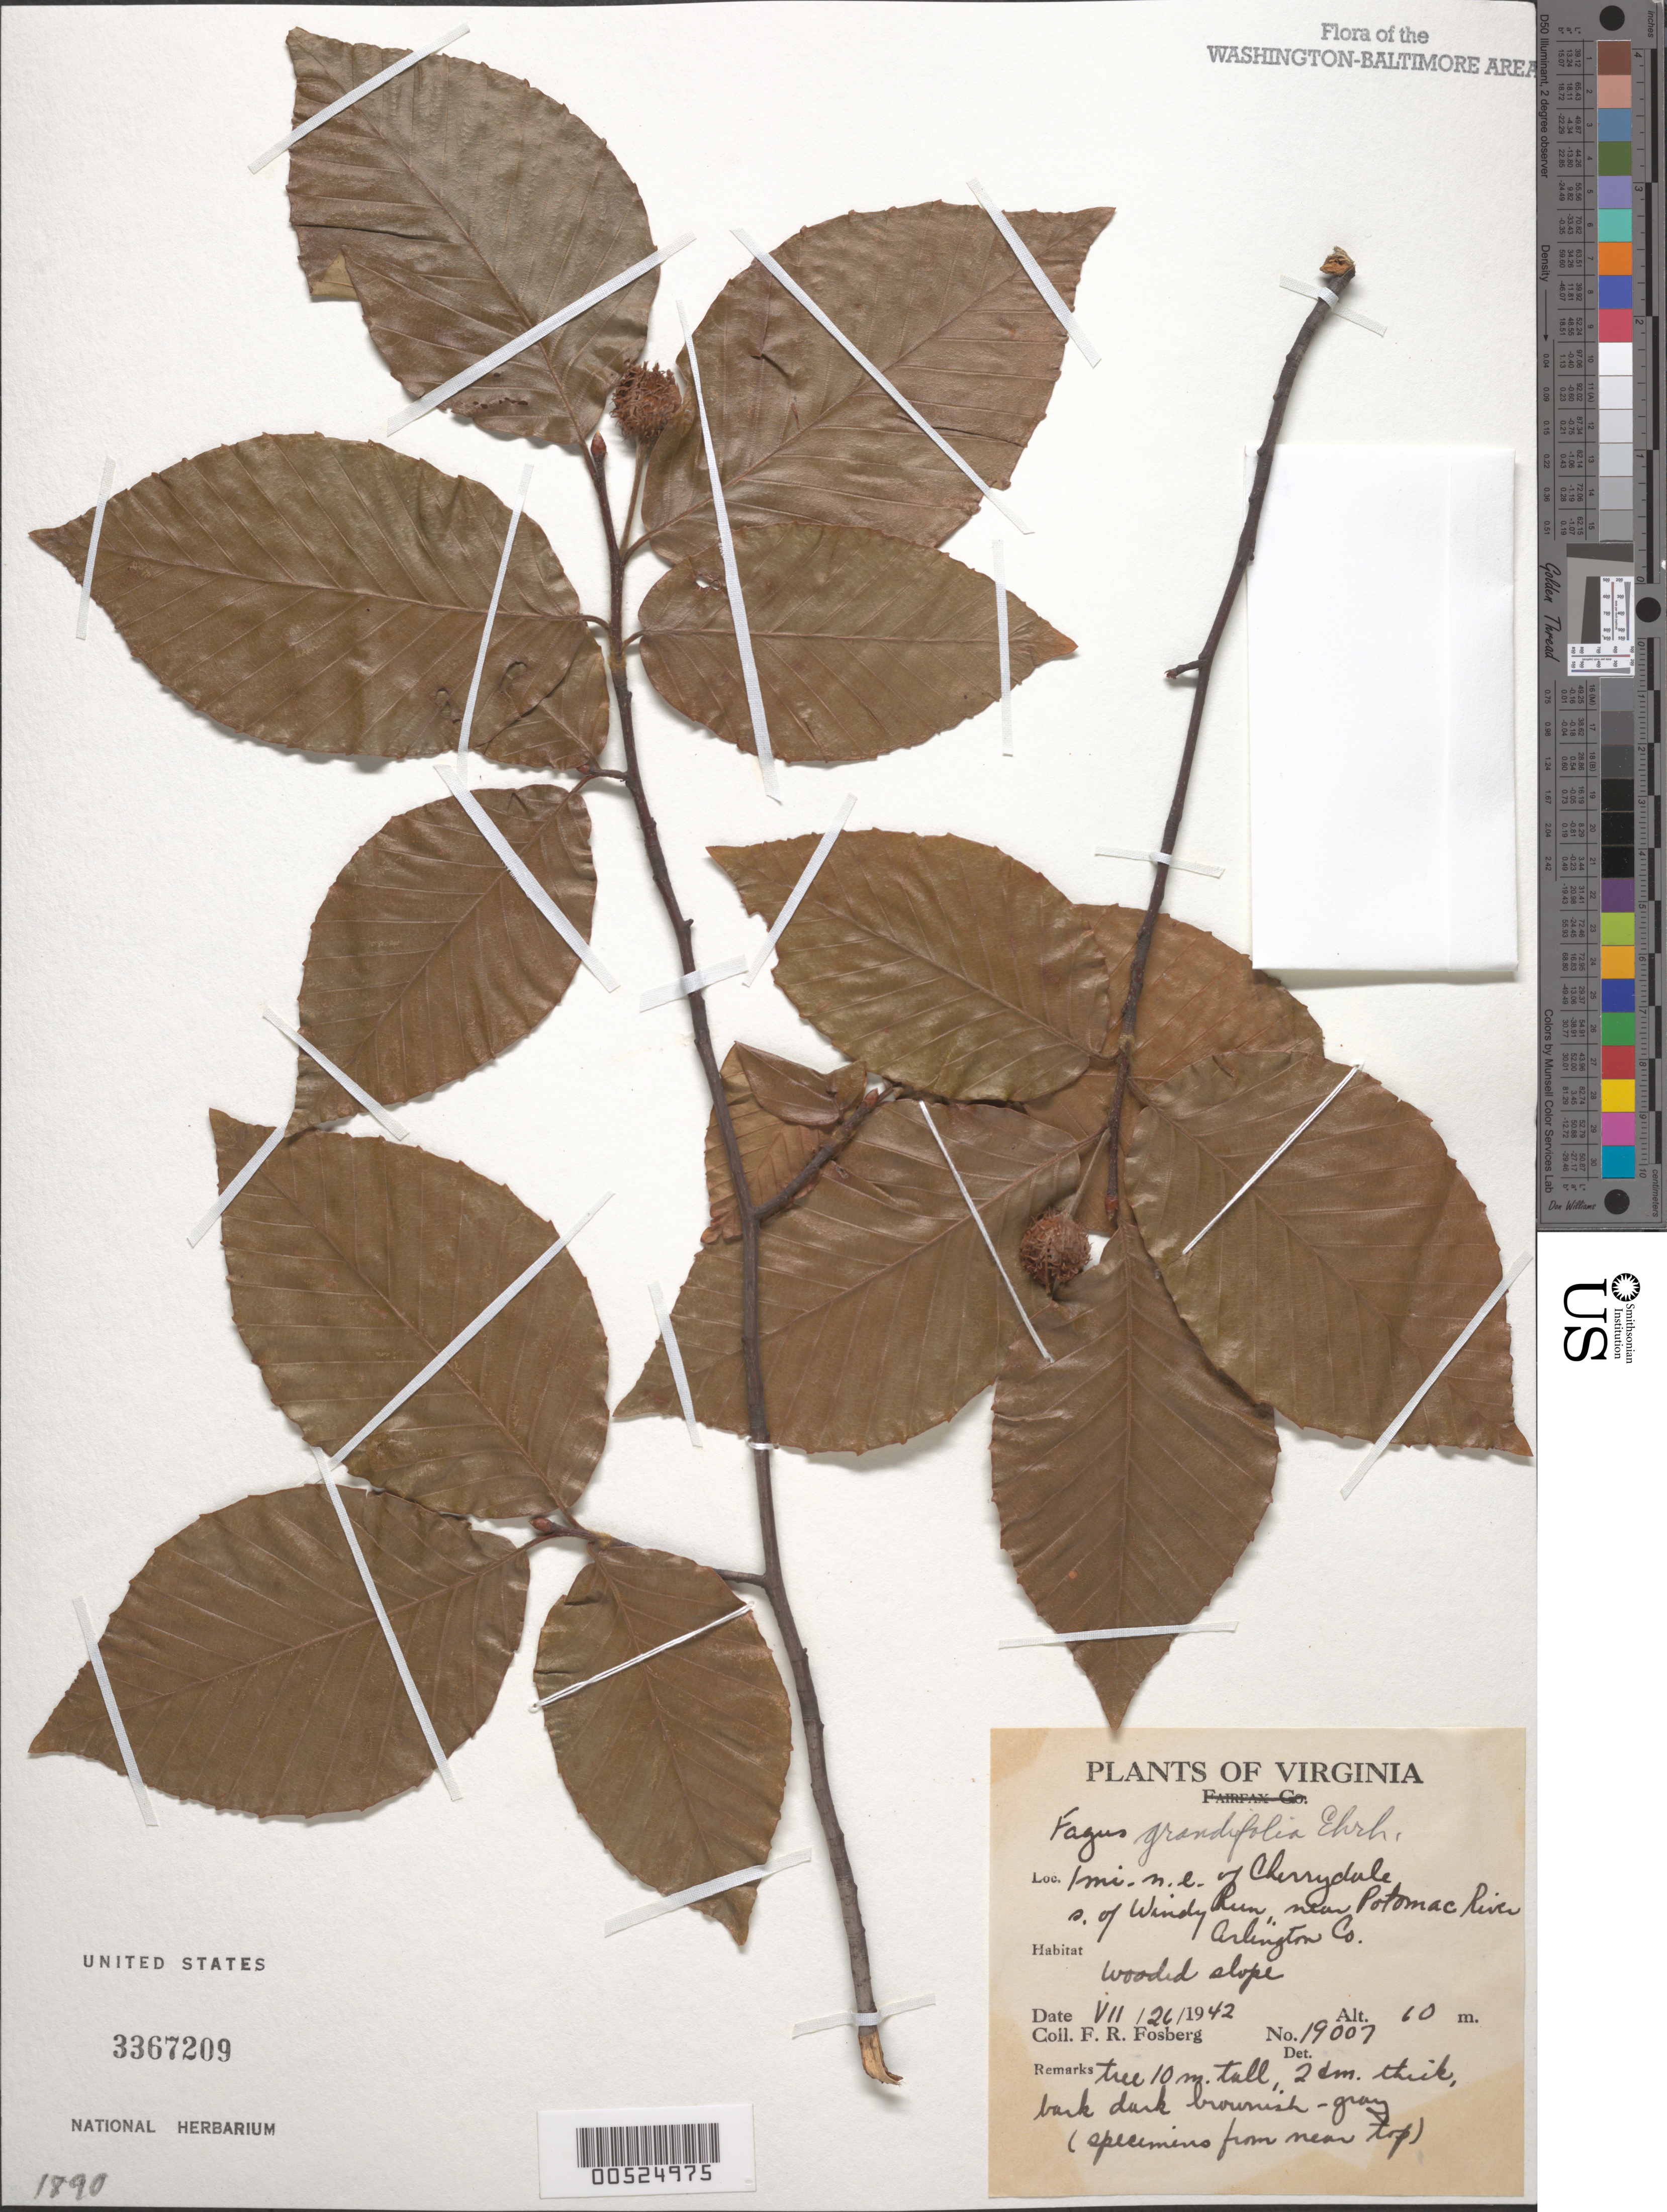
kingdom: Plantae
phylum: Tracheophyta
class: Magnoliopsida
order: Fagales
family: Fagaceae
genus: Fagus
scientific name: Fagus grandifolia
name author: Ehrh.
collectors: F. R. Fosberg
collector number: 19007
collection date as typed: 26 Jul 1942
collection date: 1942-07-26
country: United States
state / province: Virginia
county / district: Arlington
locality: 1 mi. NE of Cherrydale, S of Windy Run, near Potomac River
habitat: Wooded slope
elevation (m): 10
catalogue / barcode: US 3367209